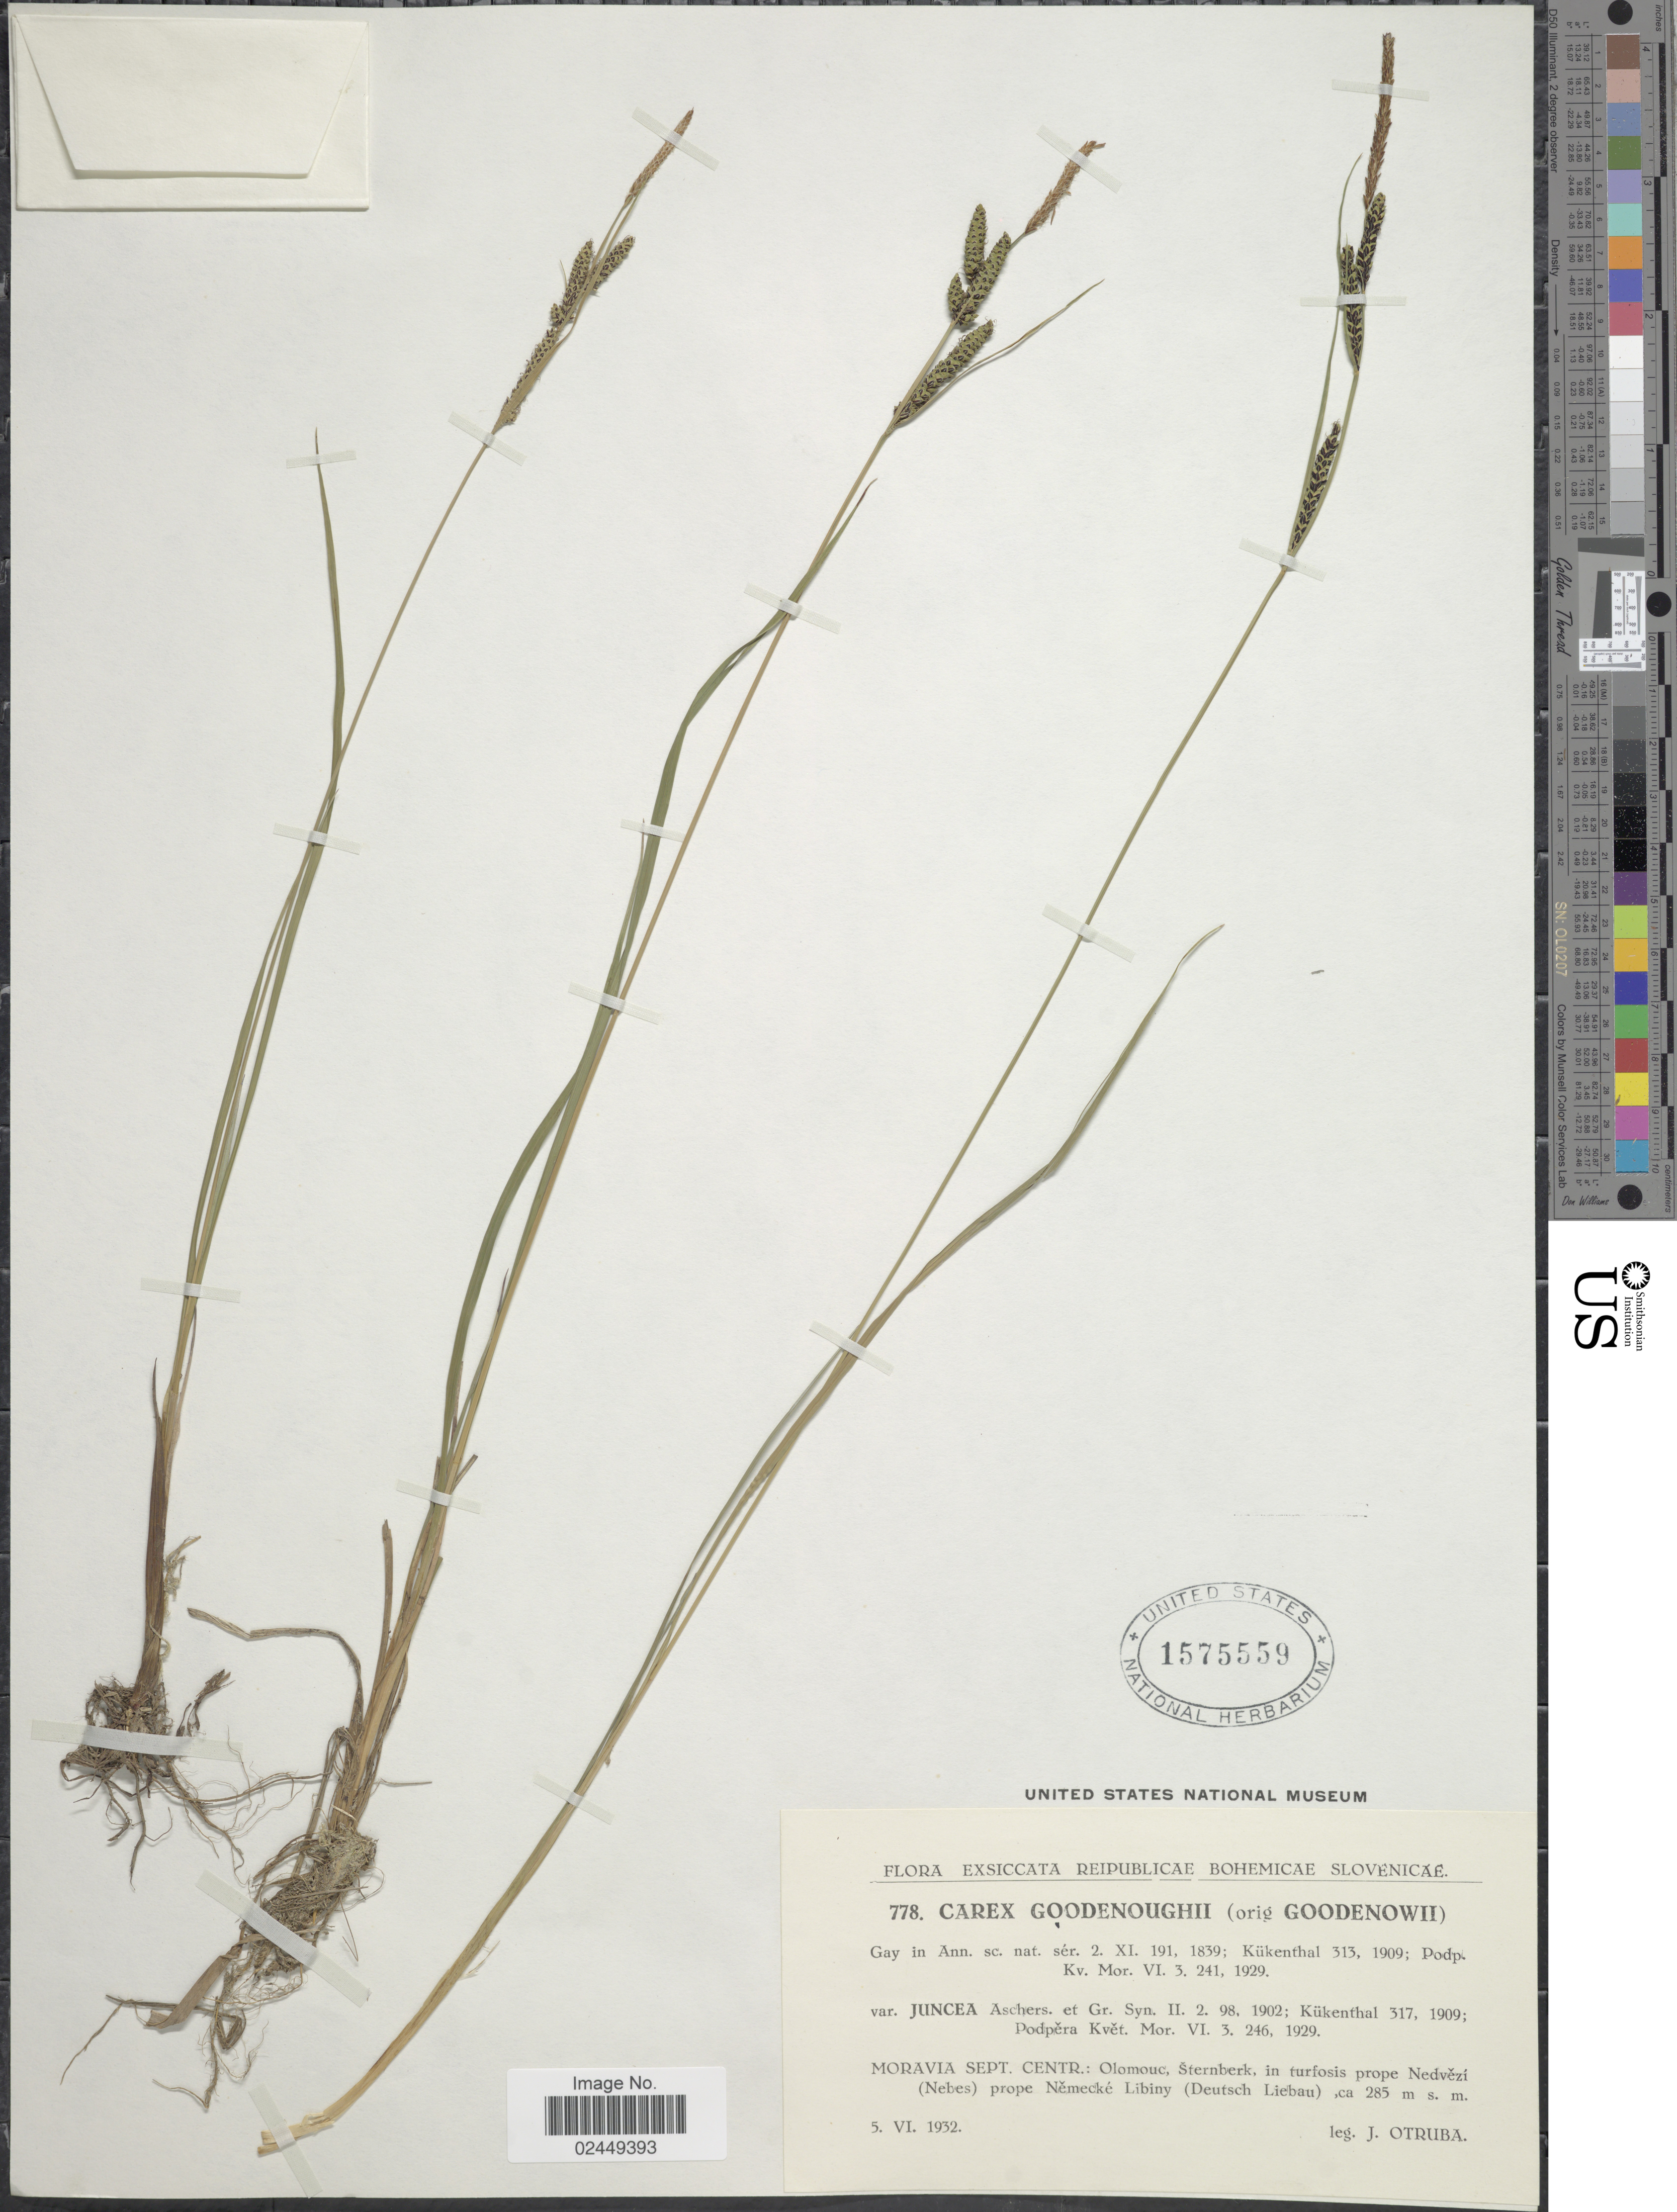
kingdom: Plantae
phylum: Tracheophyta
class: Liliopsida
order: Poales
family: Cyperaceae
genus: Carex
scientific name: Carex nigra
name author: (L.) Reichard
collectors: J. Otruba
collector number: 778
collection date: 1932-06-05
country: Czechia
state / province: Olomouc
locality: Reipublicae Bohemicae Slovenicae, [unsure placement] Moravia Sept. Centr.: Olomouc, Sternberk, in turfosis prope Nedvezi (Nebes) prope Nemecke Libiny (Deutsch Liebau)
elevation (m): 285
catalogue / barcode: US 1575559